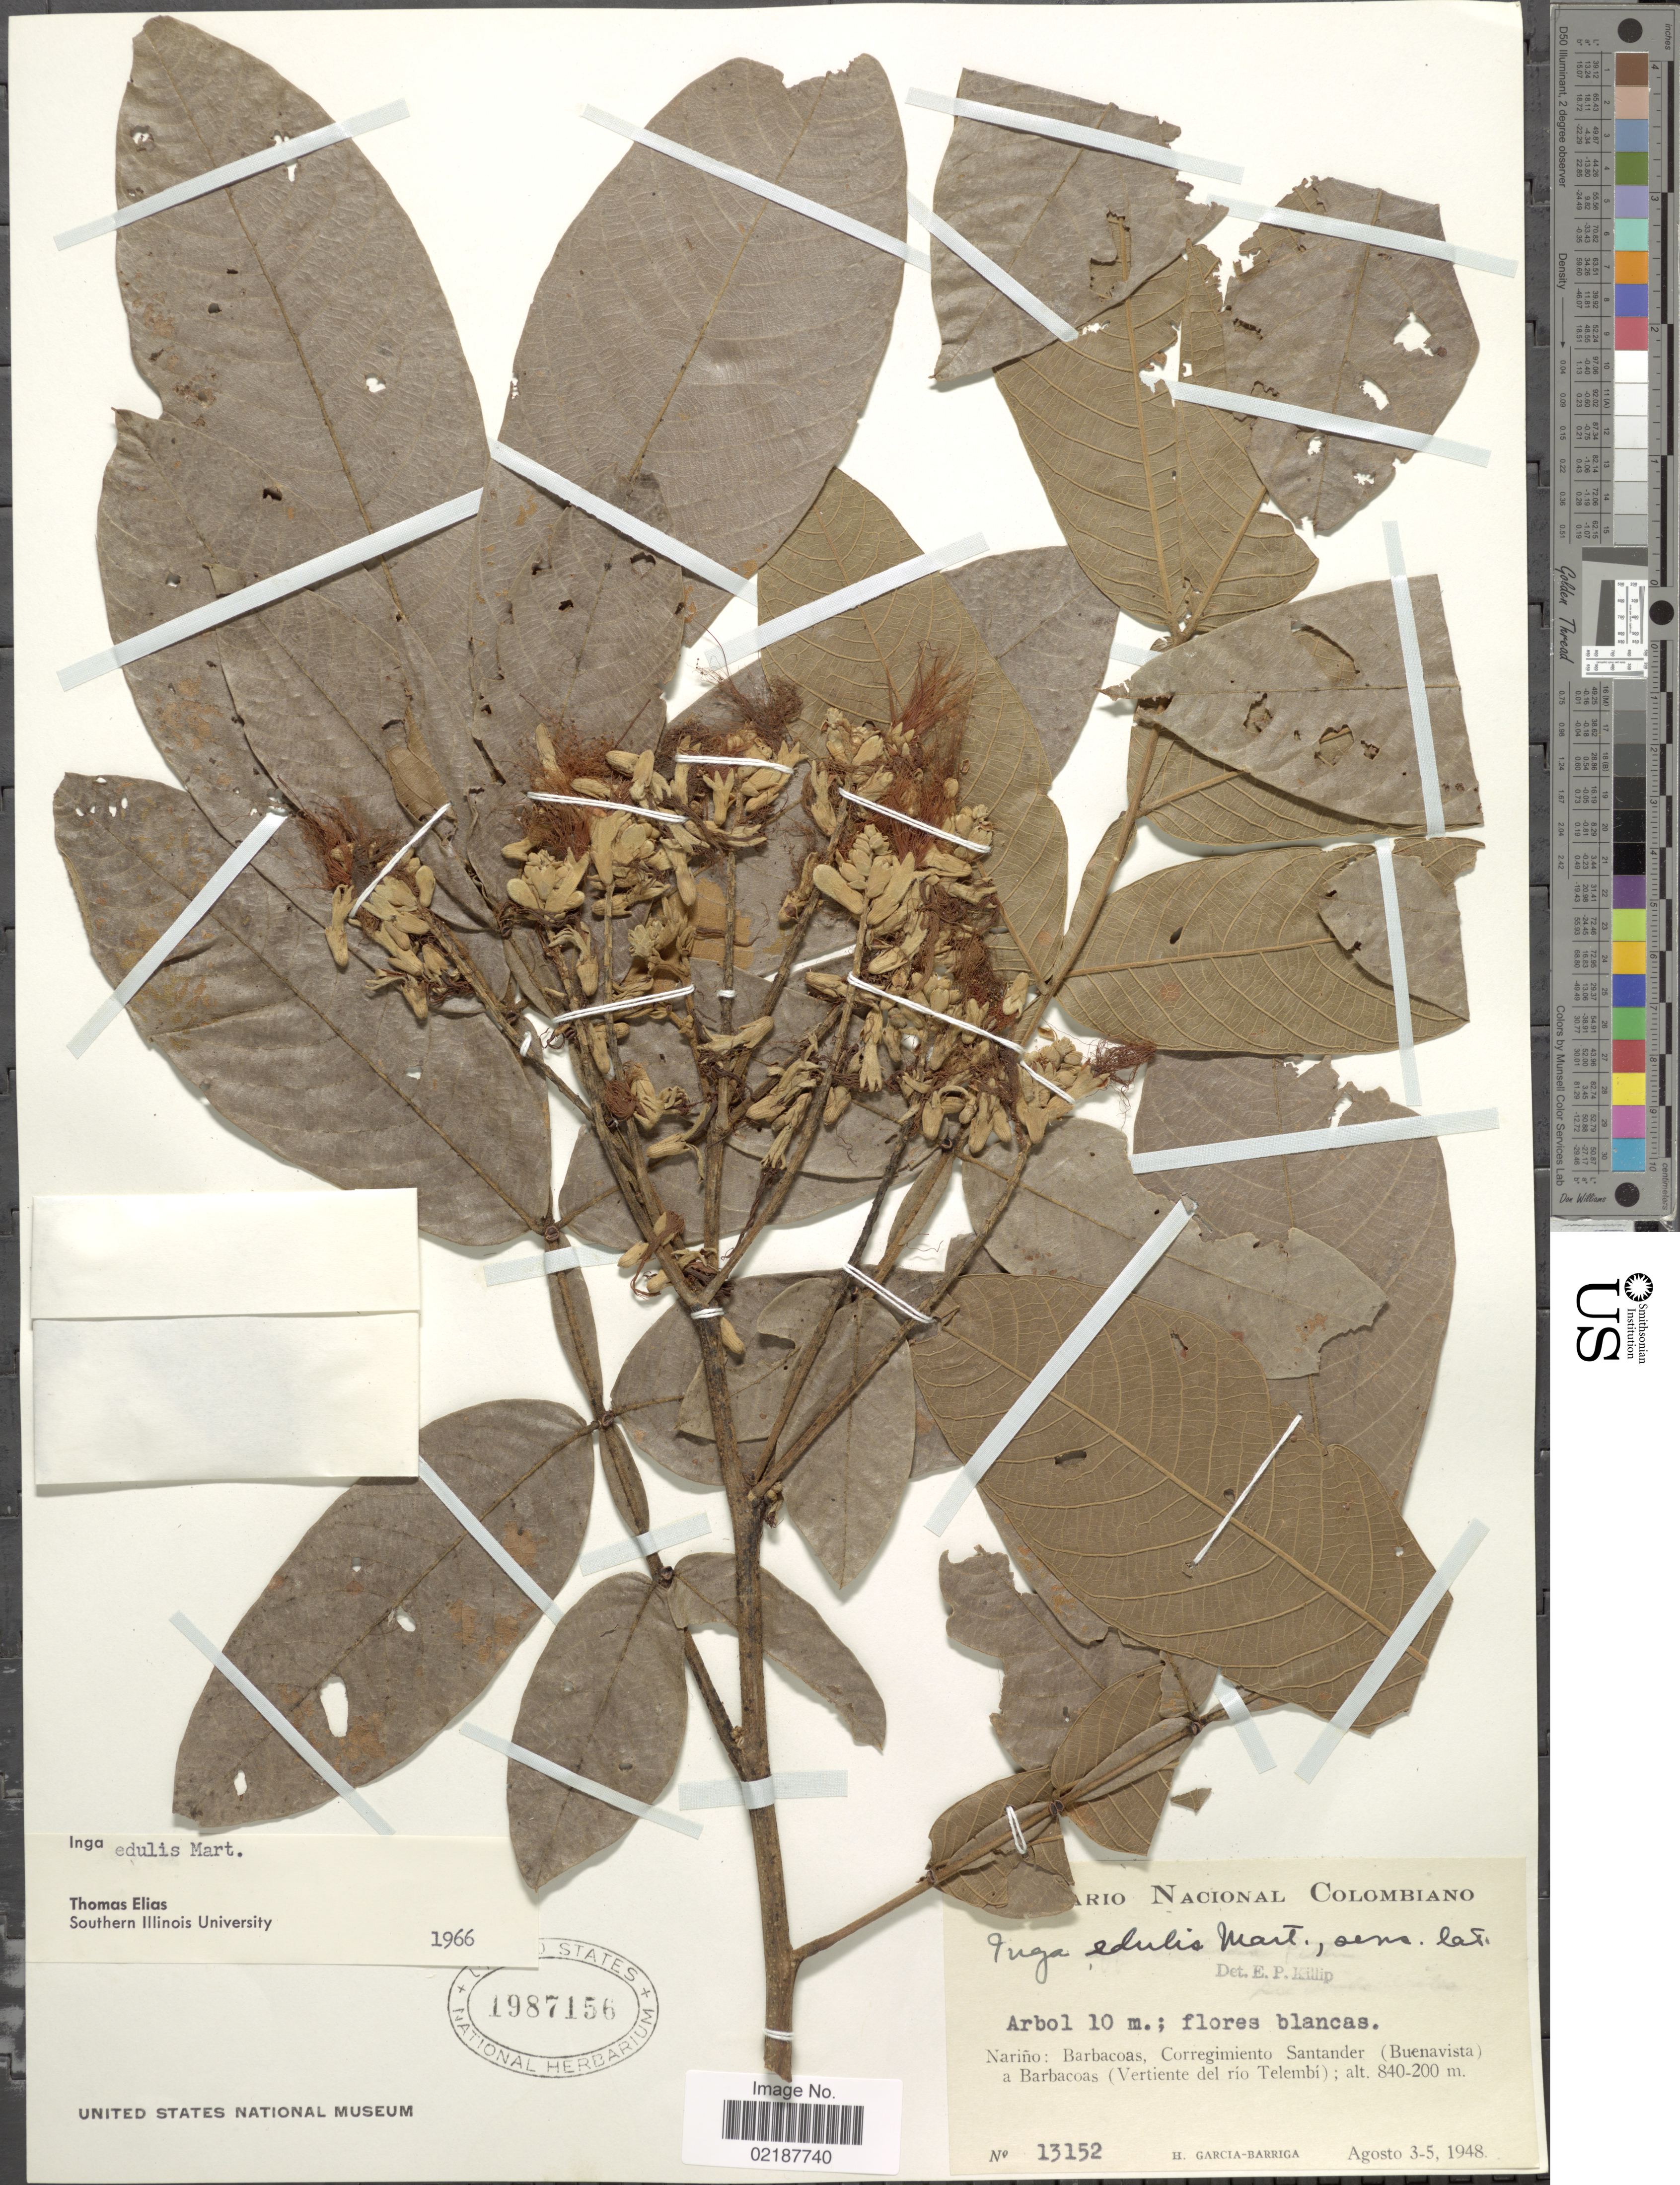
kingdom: Plantae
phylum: Tracheophyta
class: Magnoliopsida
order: Fabales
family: Fabaceae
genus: Inga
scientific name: Inga edulis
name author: Mart.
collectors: H. García Barriga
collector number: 13152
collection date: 1948-08-03/1948-08-05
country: Colombia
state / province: Nariño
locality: Barbacoas, Corregimiento Santader (Buenavista) a Barbacoas (Vertiente del rio Telembi)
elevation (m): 200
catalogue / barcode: US 1987156